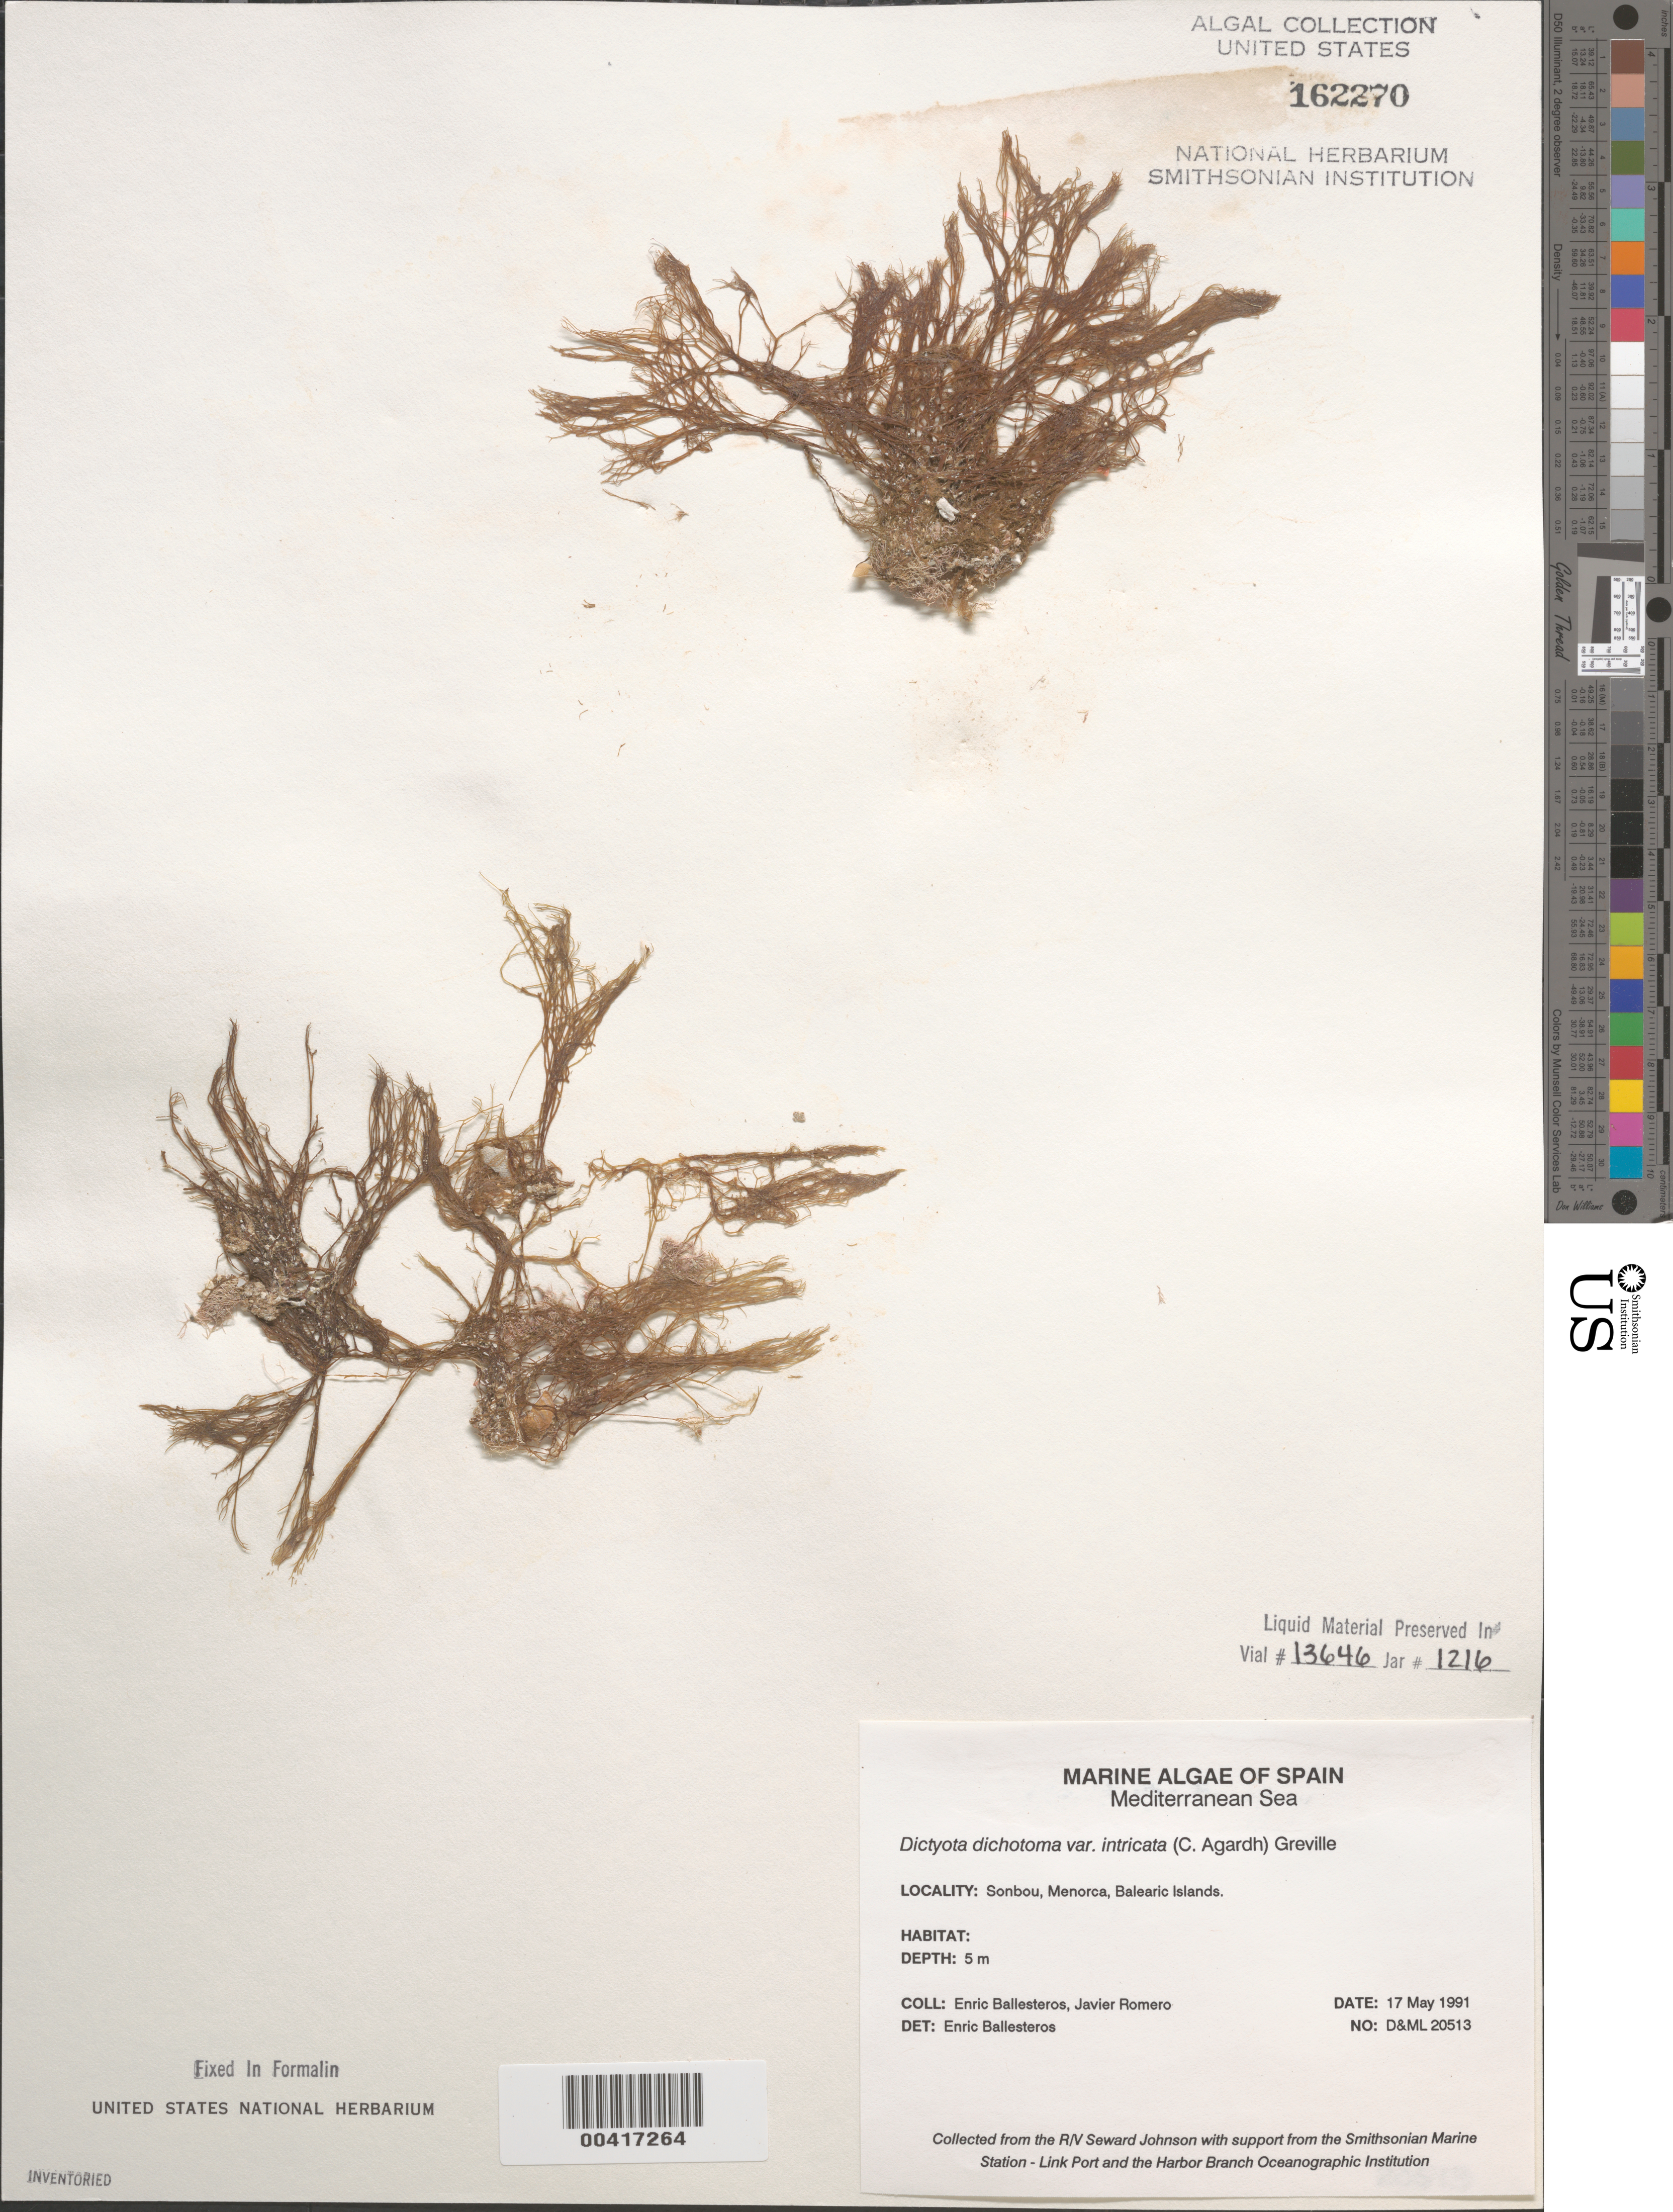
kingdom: Chromista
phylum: Ochrophyta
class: Phaeophyceae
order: Dictyotales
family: Dictyotaceae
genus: Dictyota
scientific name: Dictyota dichotoma var. intricata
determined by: Ballesteros, E.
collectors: E. Ballesteros & J. Romero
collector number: D&ML 20513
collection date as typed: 17 May 1991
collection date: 1991-05-17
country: Spain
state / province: Islas Baleares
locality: Sonbou, menorca, balearic islands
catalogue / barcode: US 162270